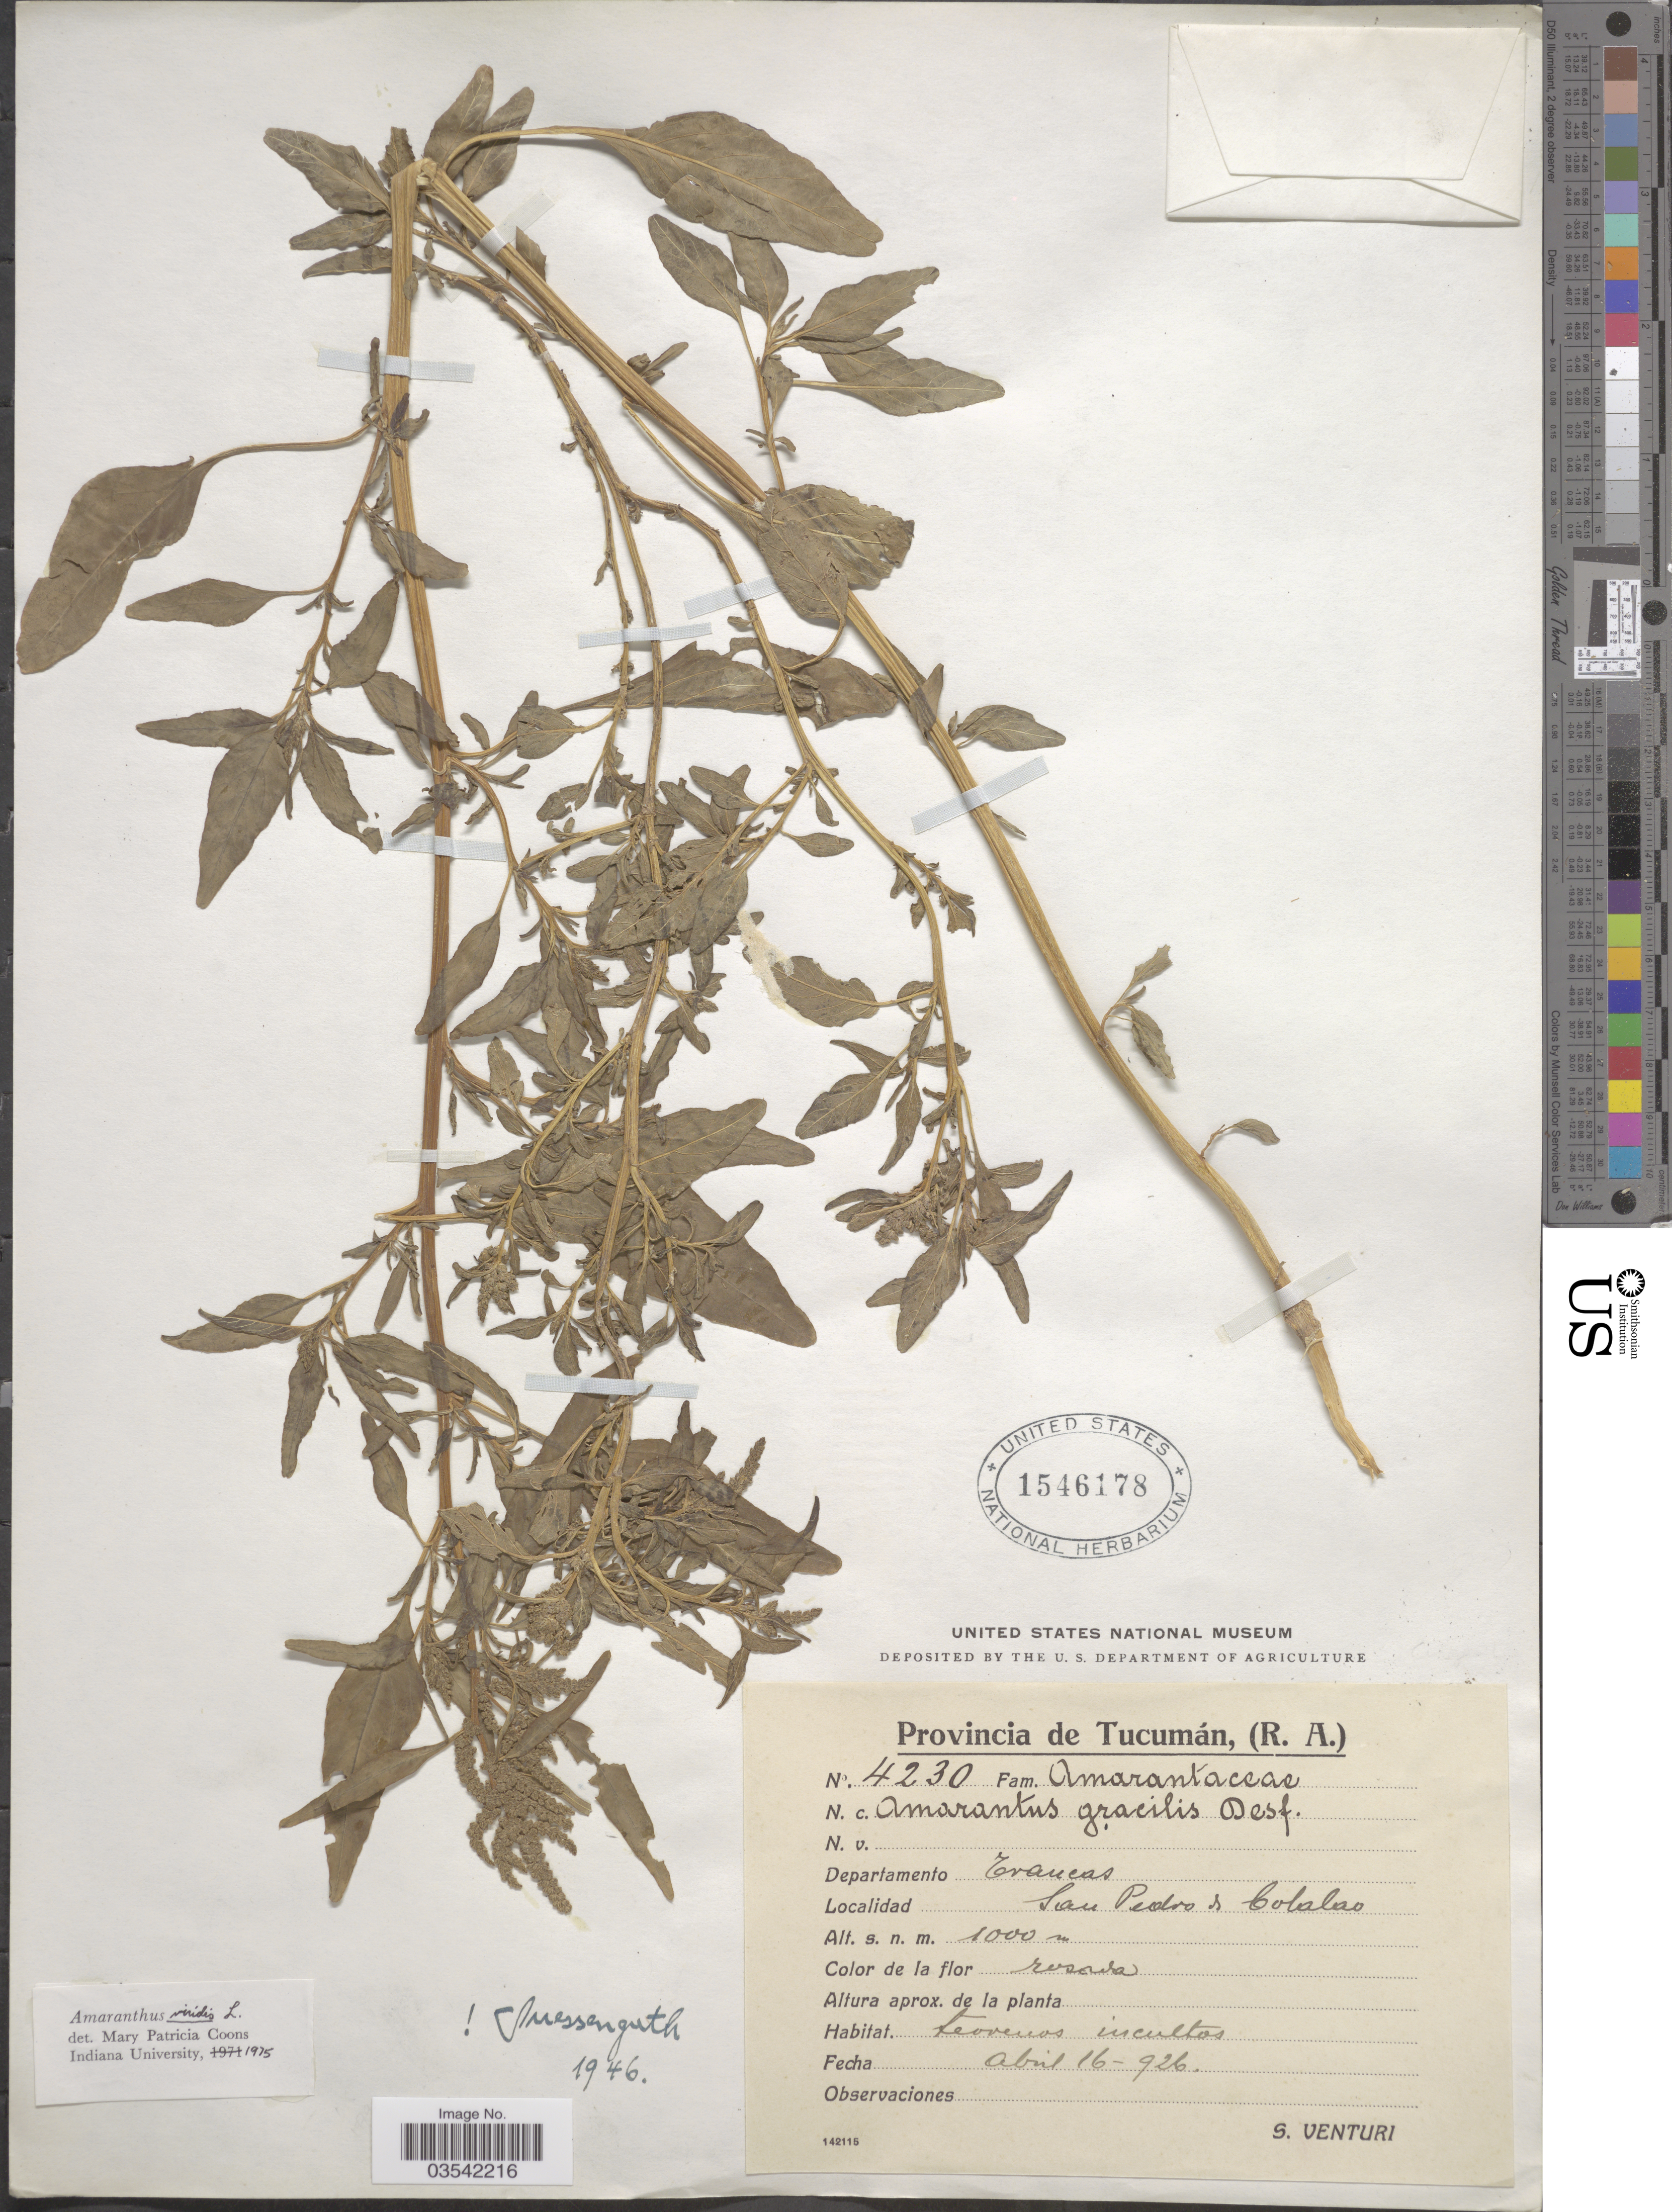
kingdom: Plantae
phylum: Tracheophyta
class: Magnoliopsida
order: Caryophyllales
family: Amaranthaceae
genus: Amaranthus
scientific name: Amaranthus viridis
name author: L.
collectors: S. Venturi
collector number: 4230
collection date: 1926-04-16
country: Argentina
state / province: Tucuman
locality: Departamento Trancas. San Pedro de Colalao.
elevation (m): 1000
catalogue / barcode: US 1546178